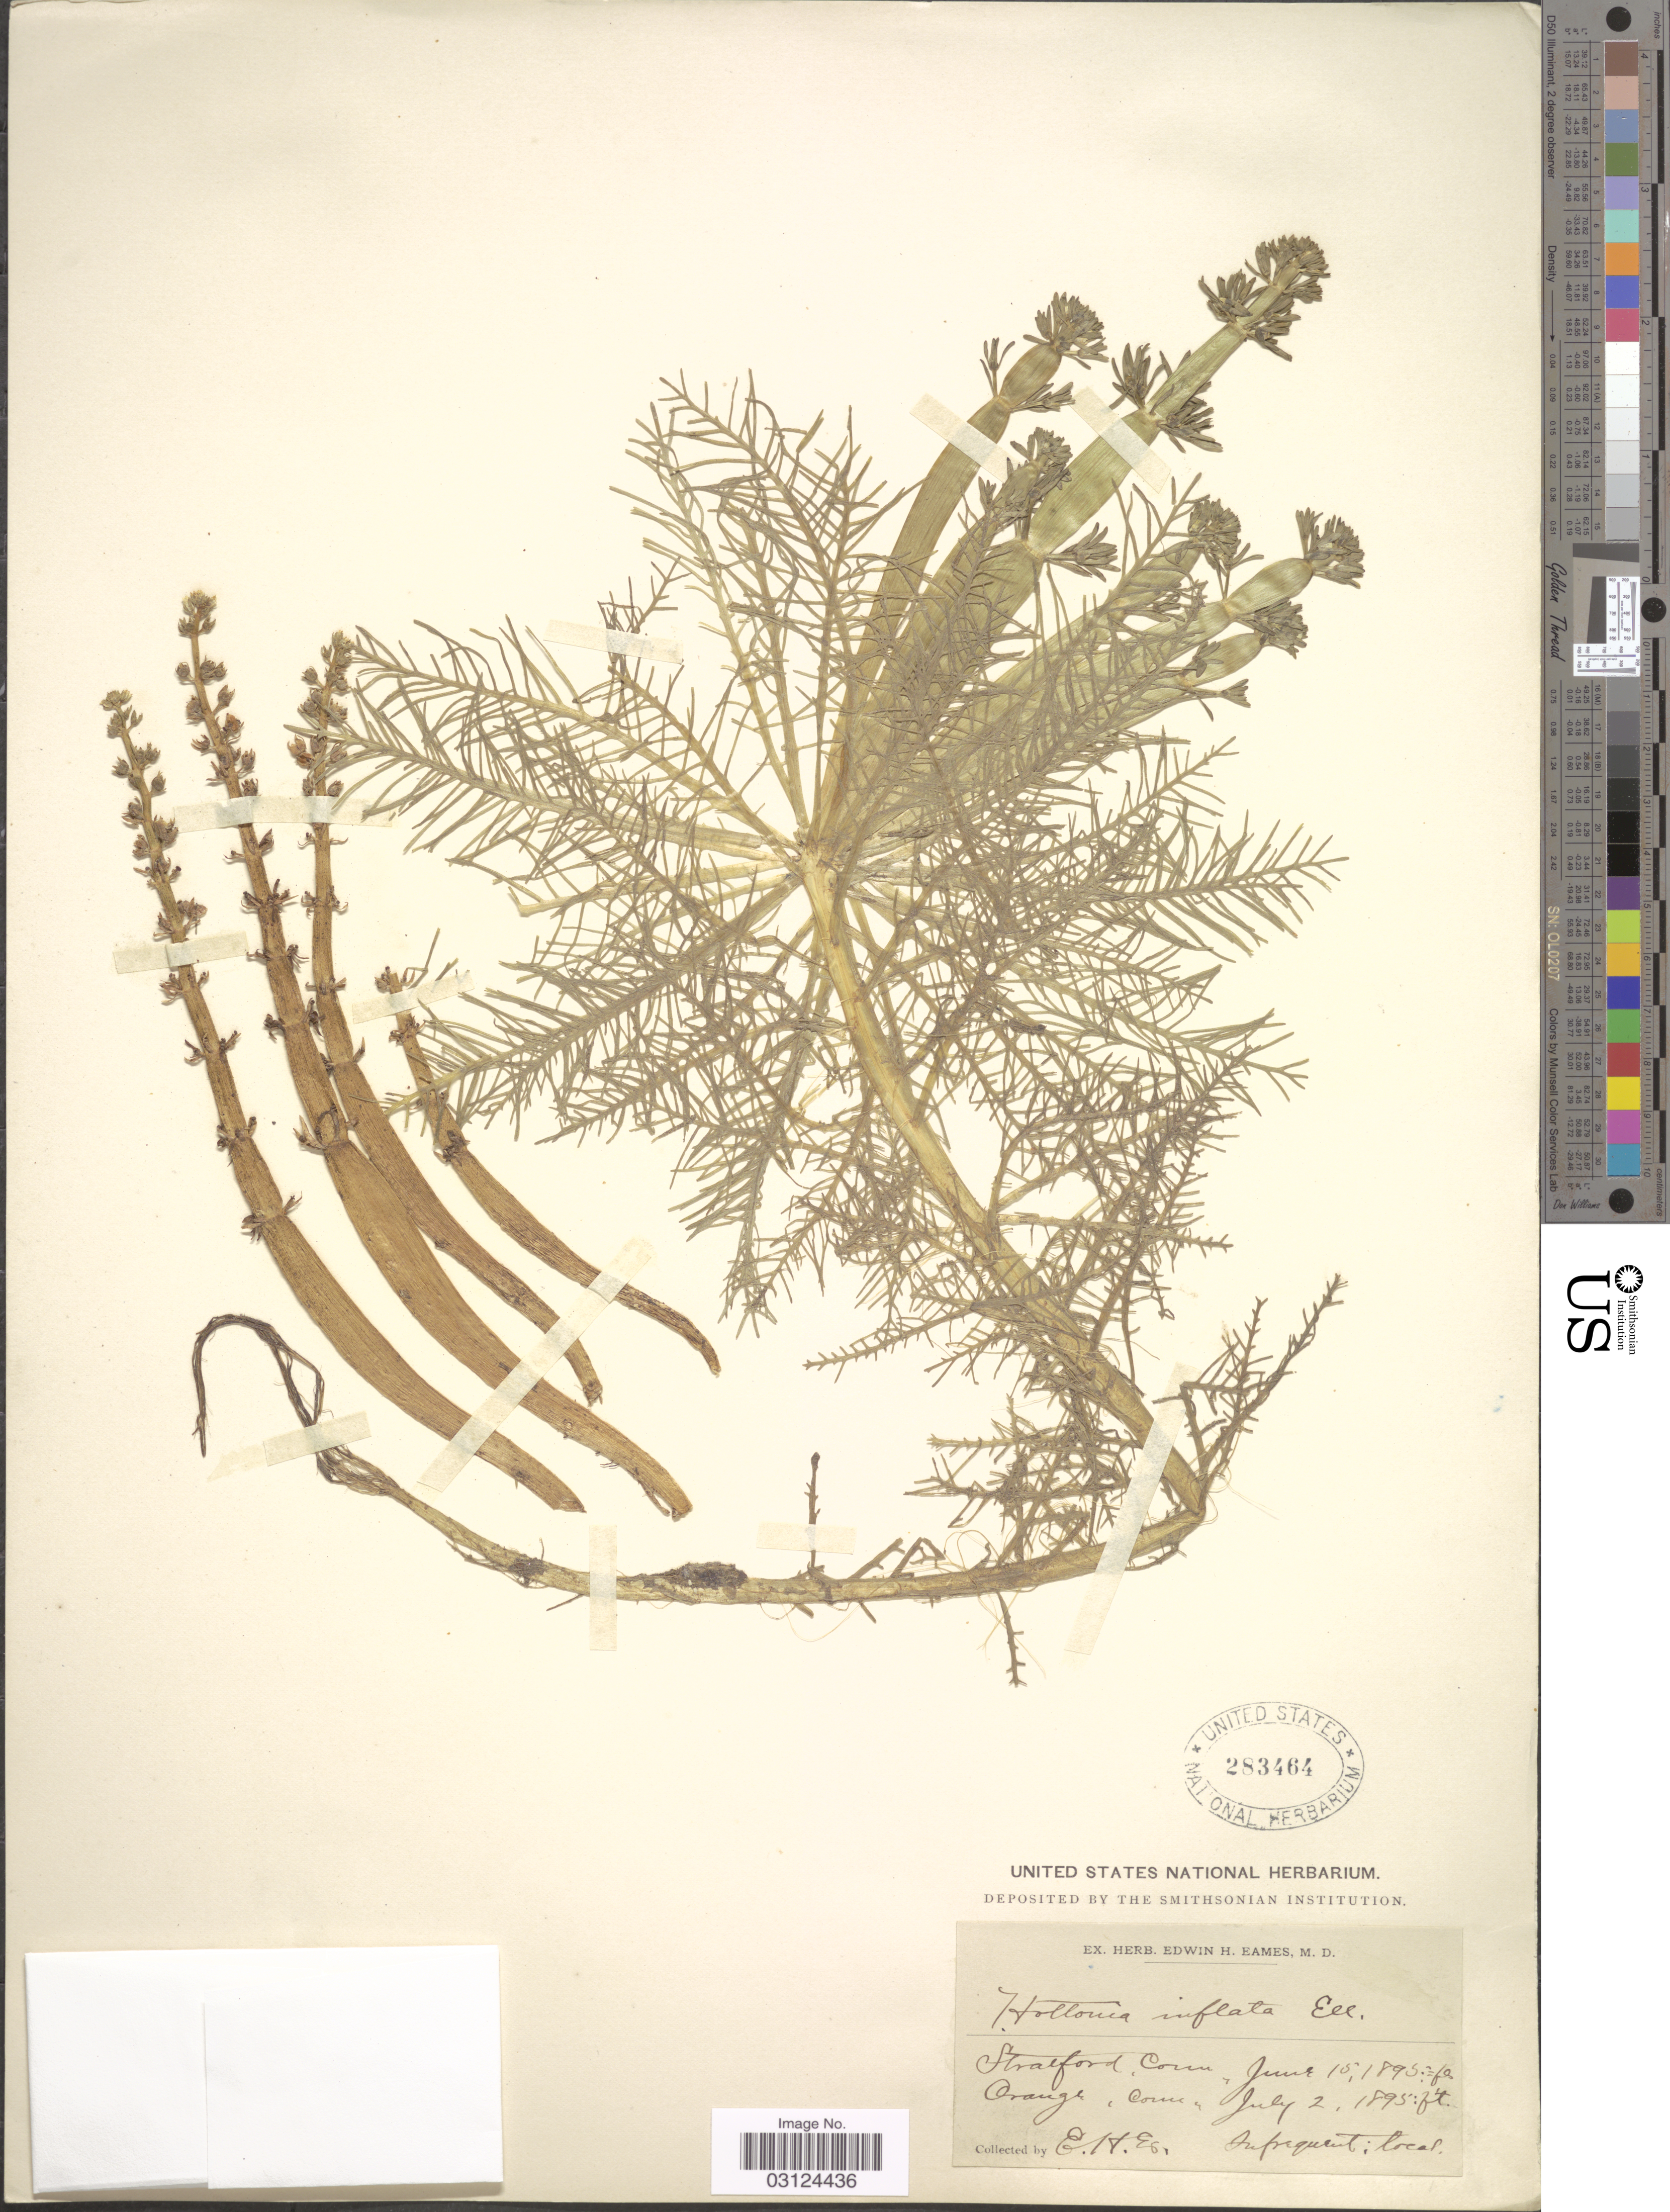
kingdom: Plantae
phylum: Tracheophyta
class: Magnoliopsida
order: Ericales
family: Primulaceae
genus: Hottonia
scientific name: Hottonia inflata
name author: Elliott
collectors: E. H. Eames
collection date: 1895-06-15/1895-07-02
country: United States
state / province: Connecticut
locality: Stratford, Orange.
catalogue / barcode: US 283464